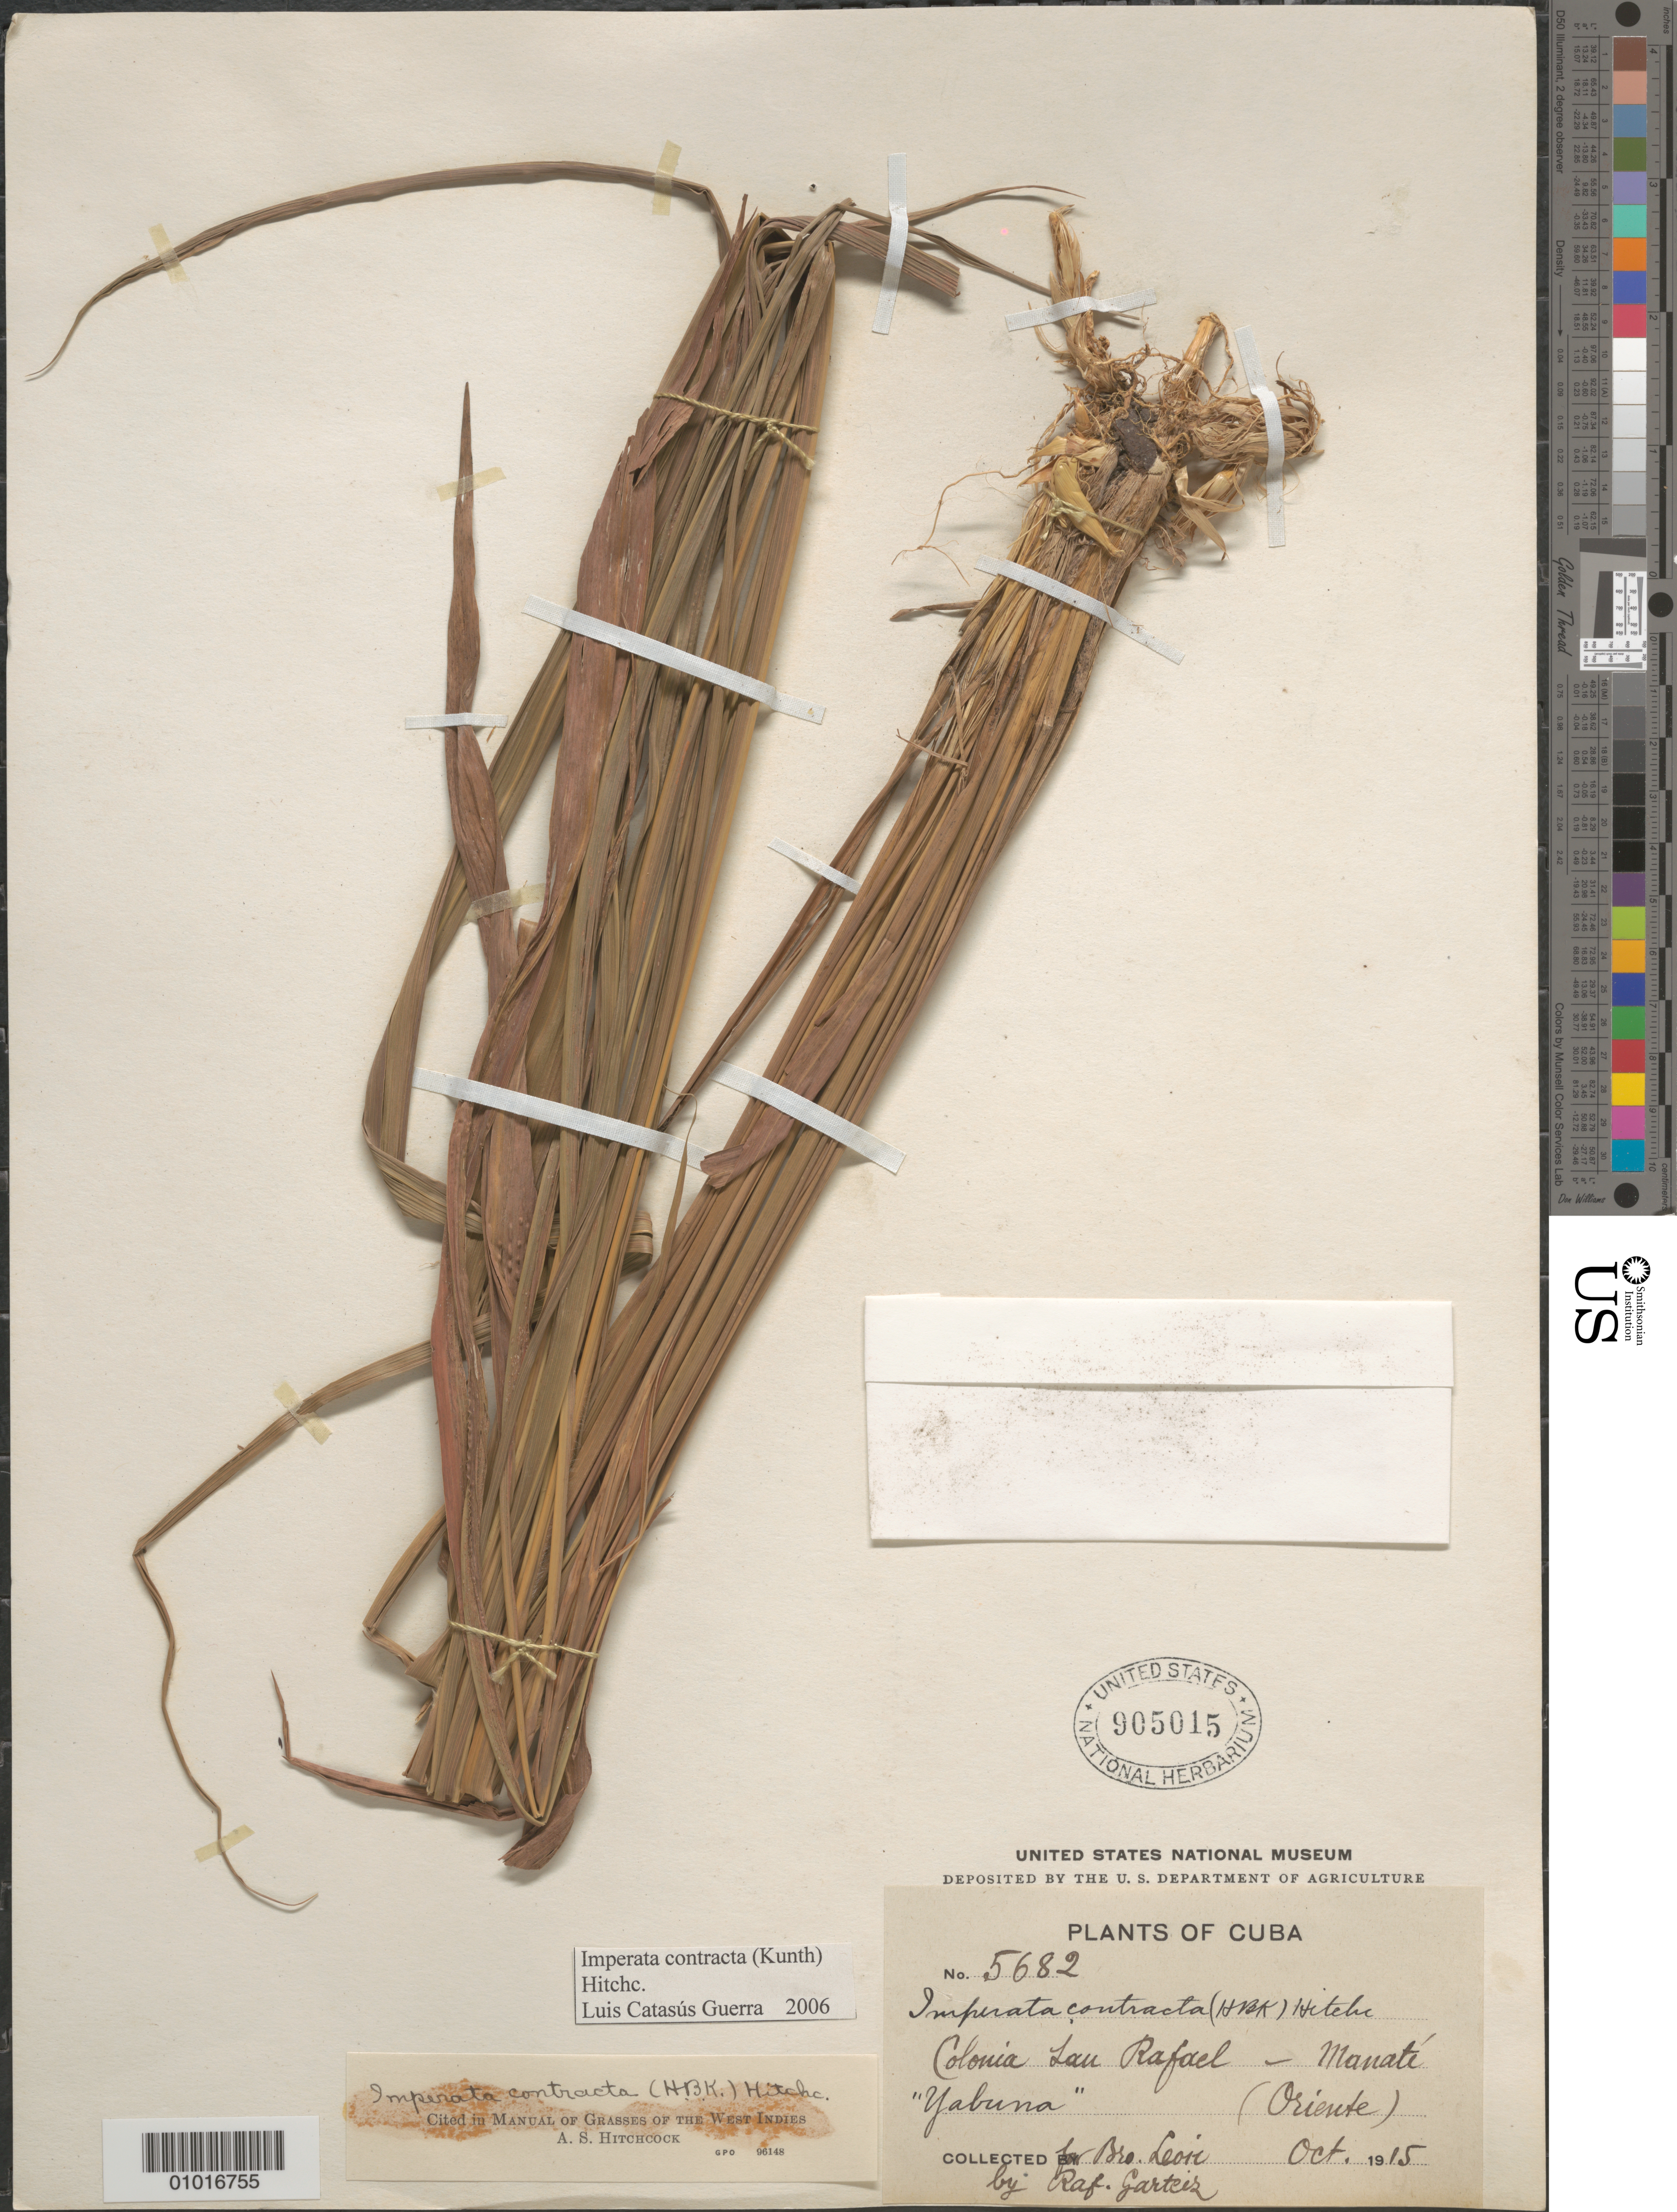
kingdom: Plantae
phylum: Tracheophyta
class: Liliopsida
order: Poales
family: Poaceae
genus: Imperata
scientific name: Imperata contracta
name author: (Kunth) Hitchc.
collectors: Bro. León & R. Garteis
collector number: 5682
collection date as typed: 01 Oct 1915 to 31 Oct 1915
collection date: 1915-10-01/1915-10-31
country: Cuba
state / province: Oriente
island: Cuba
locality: Colonia Lau Rafael - Manate "Yabuna"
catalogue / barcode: US 905015